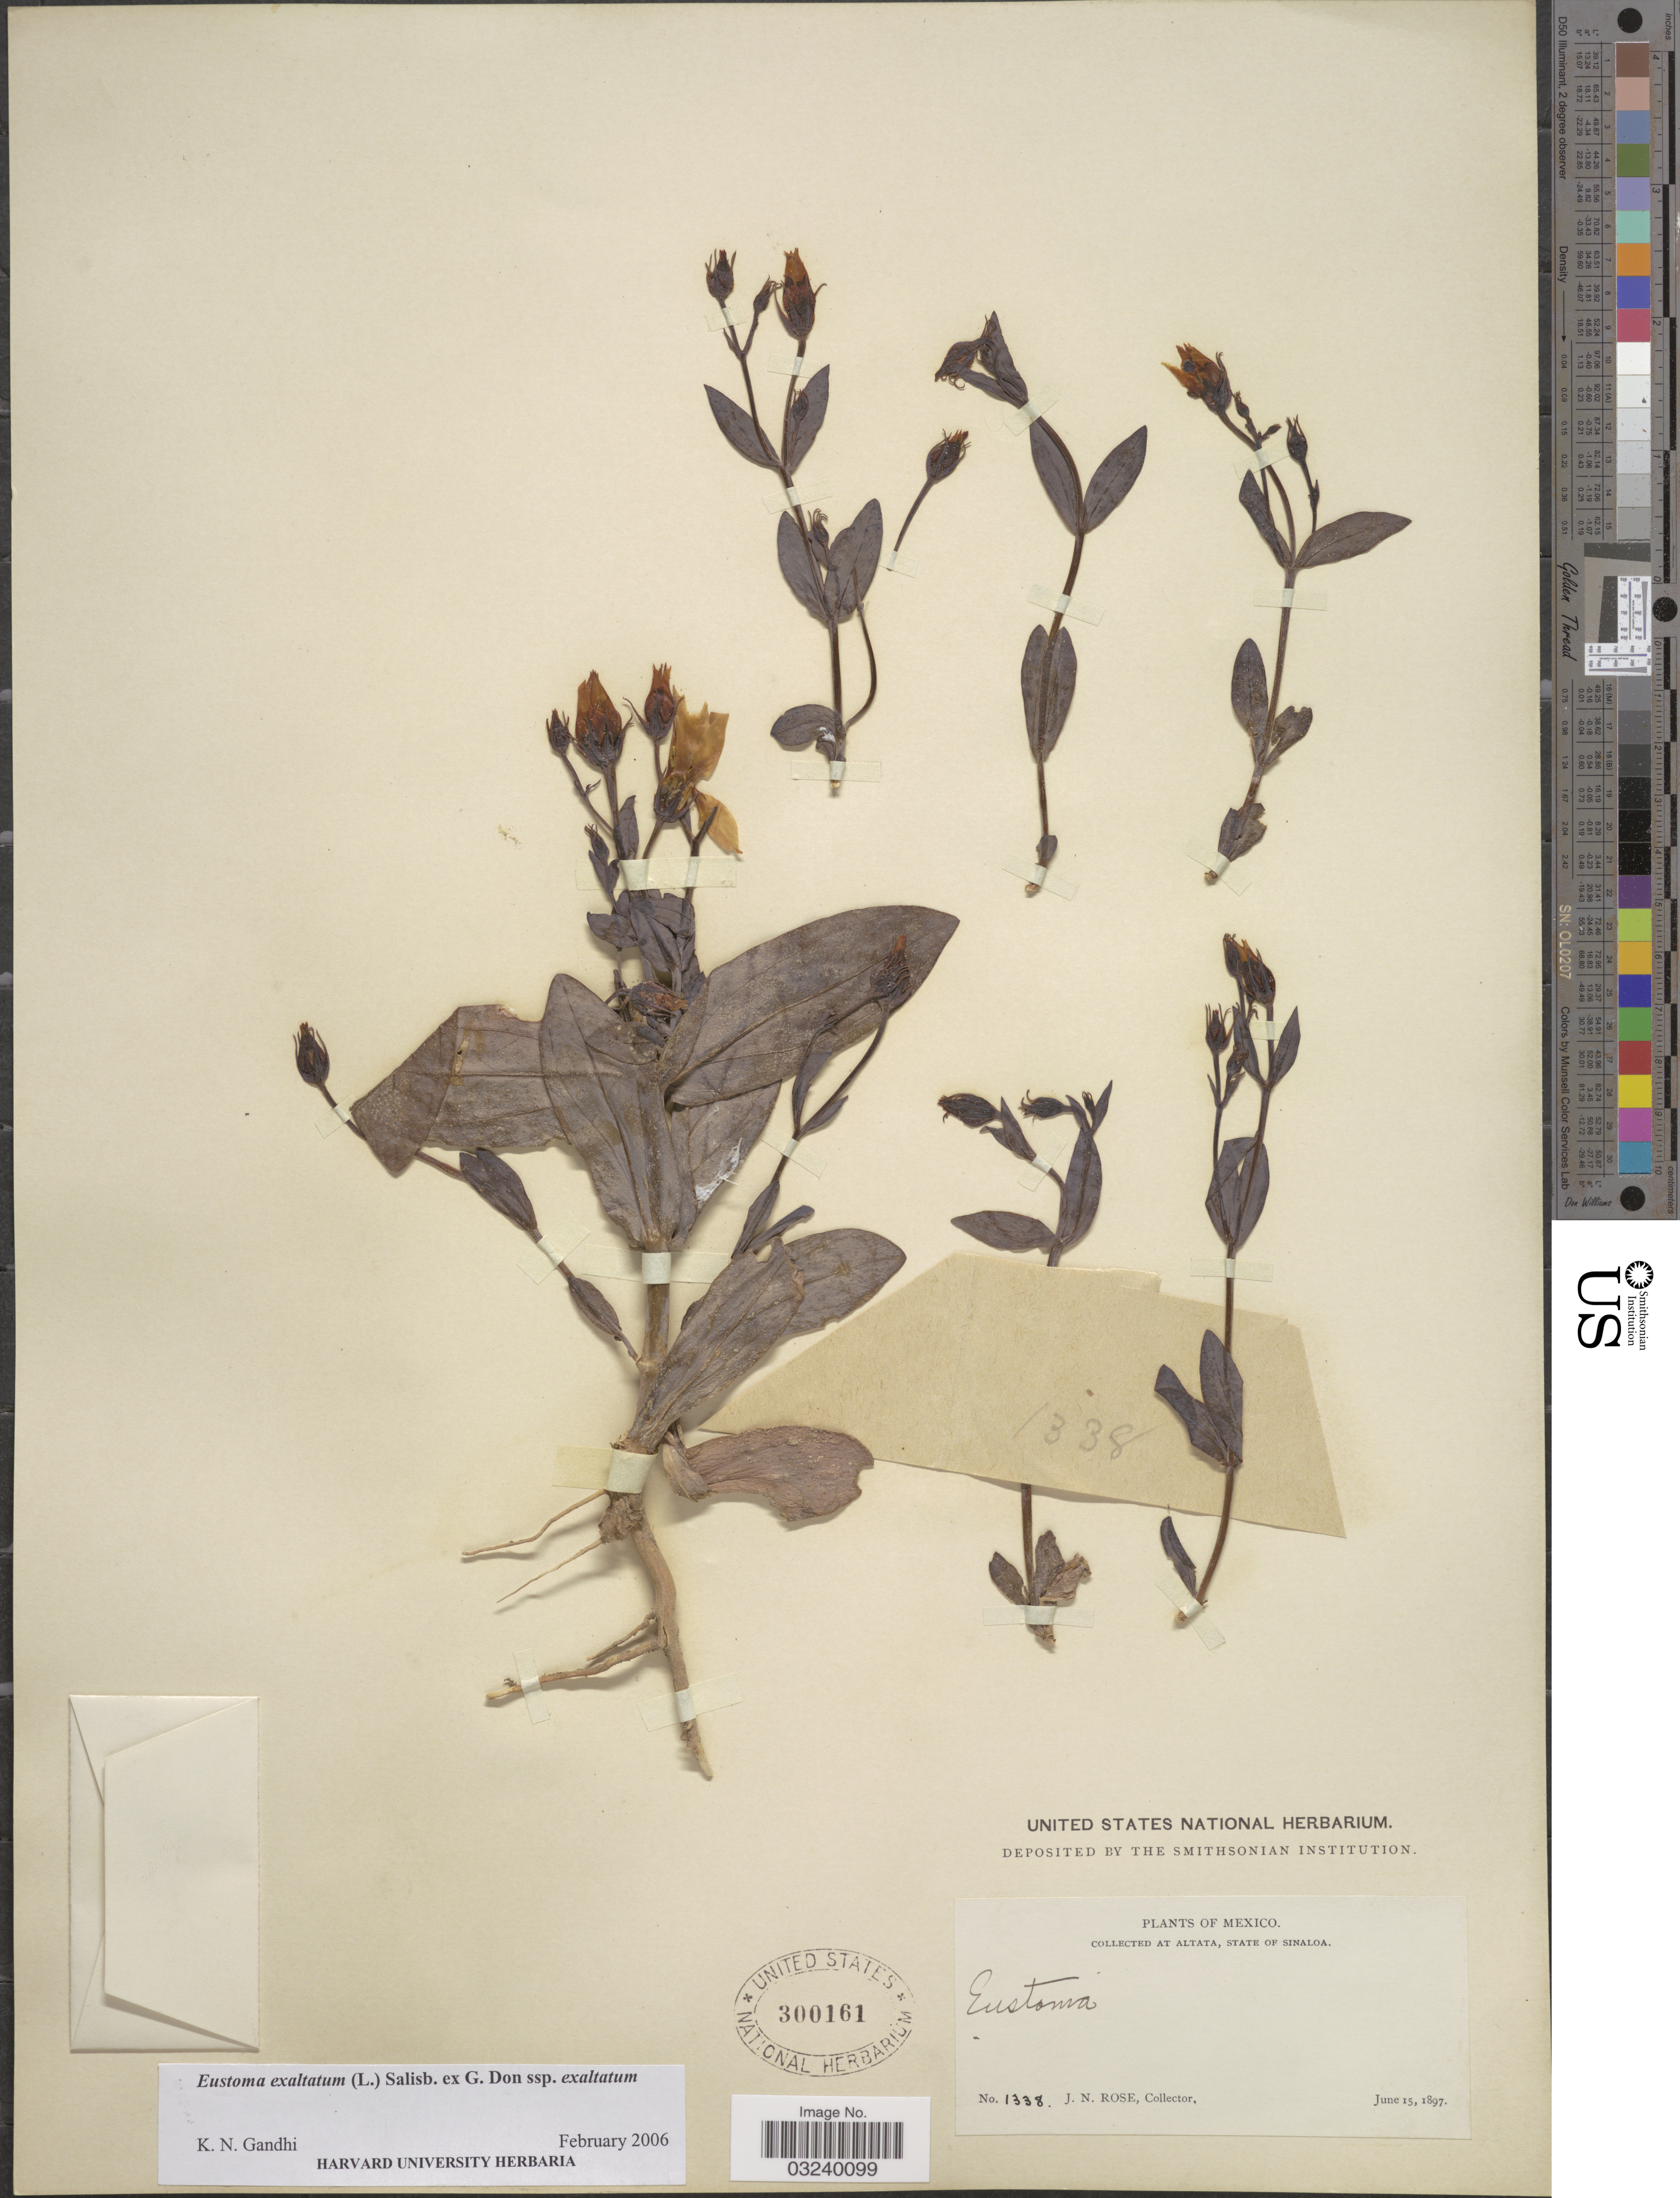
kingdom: Plantae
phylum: Tracheophyta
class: Magnoliopsida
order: Gentianales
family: Gentianaceae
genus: Eustoma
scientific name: Eustoma exaltatum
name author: (L.) Salisb. ex Don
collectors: J. N. Rose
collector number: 1338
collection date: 1897-06-15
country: Mexico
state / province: Sinaloa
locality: At Altata.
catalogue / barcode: US 300161